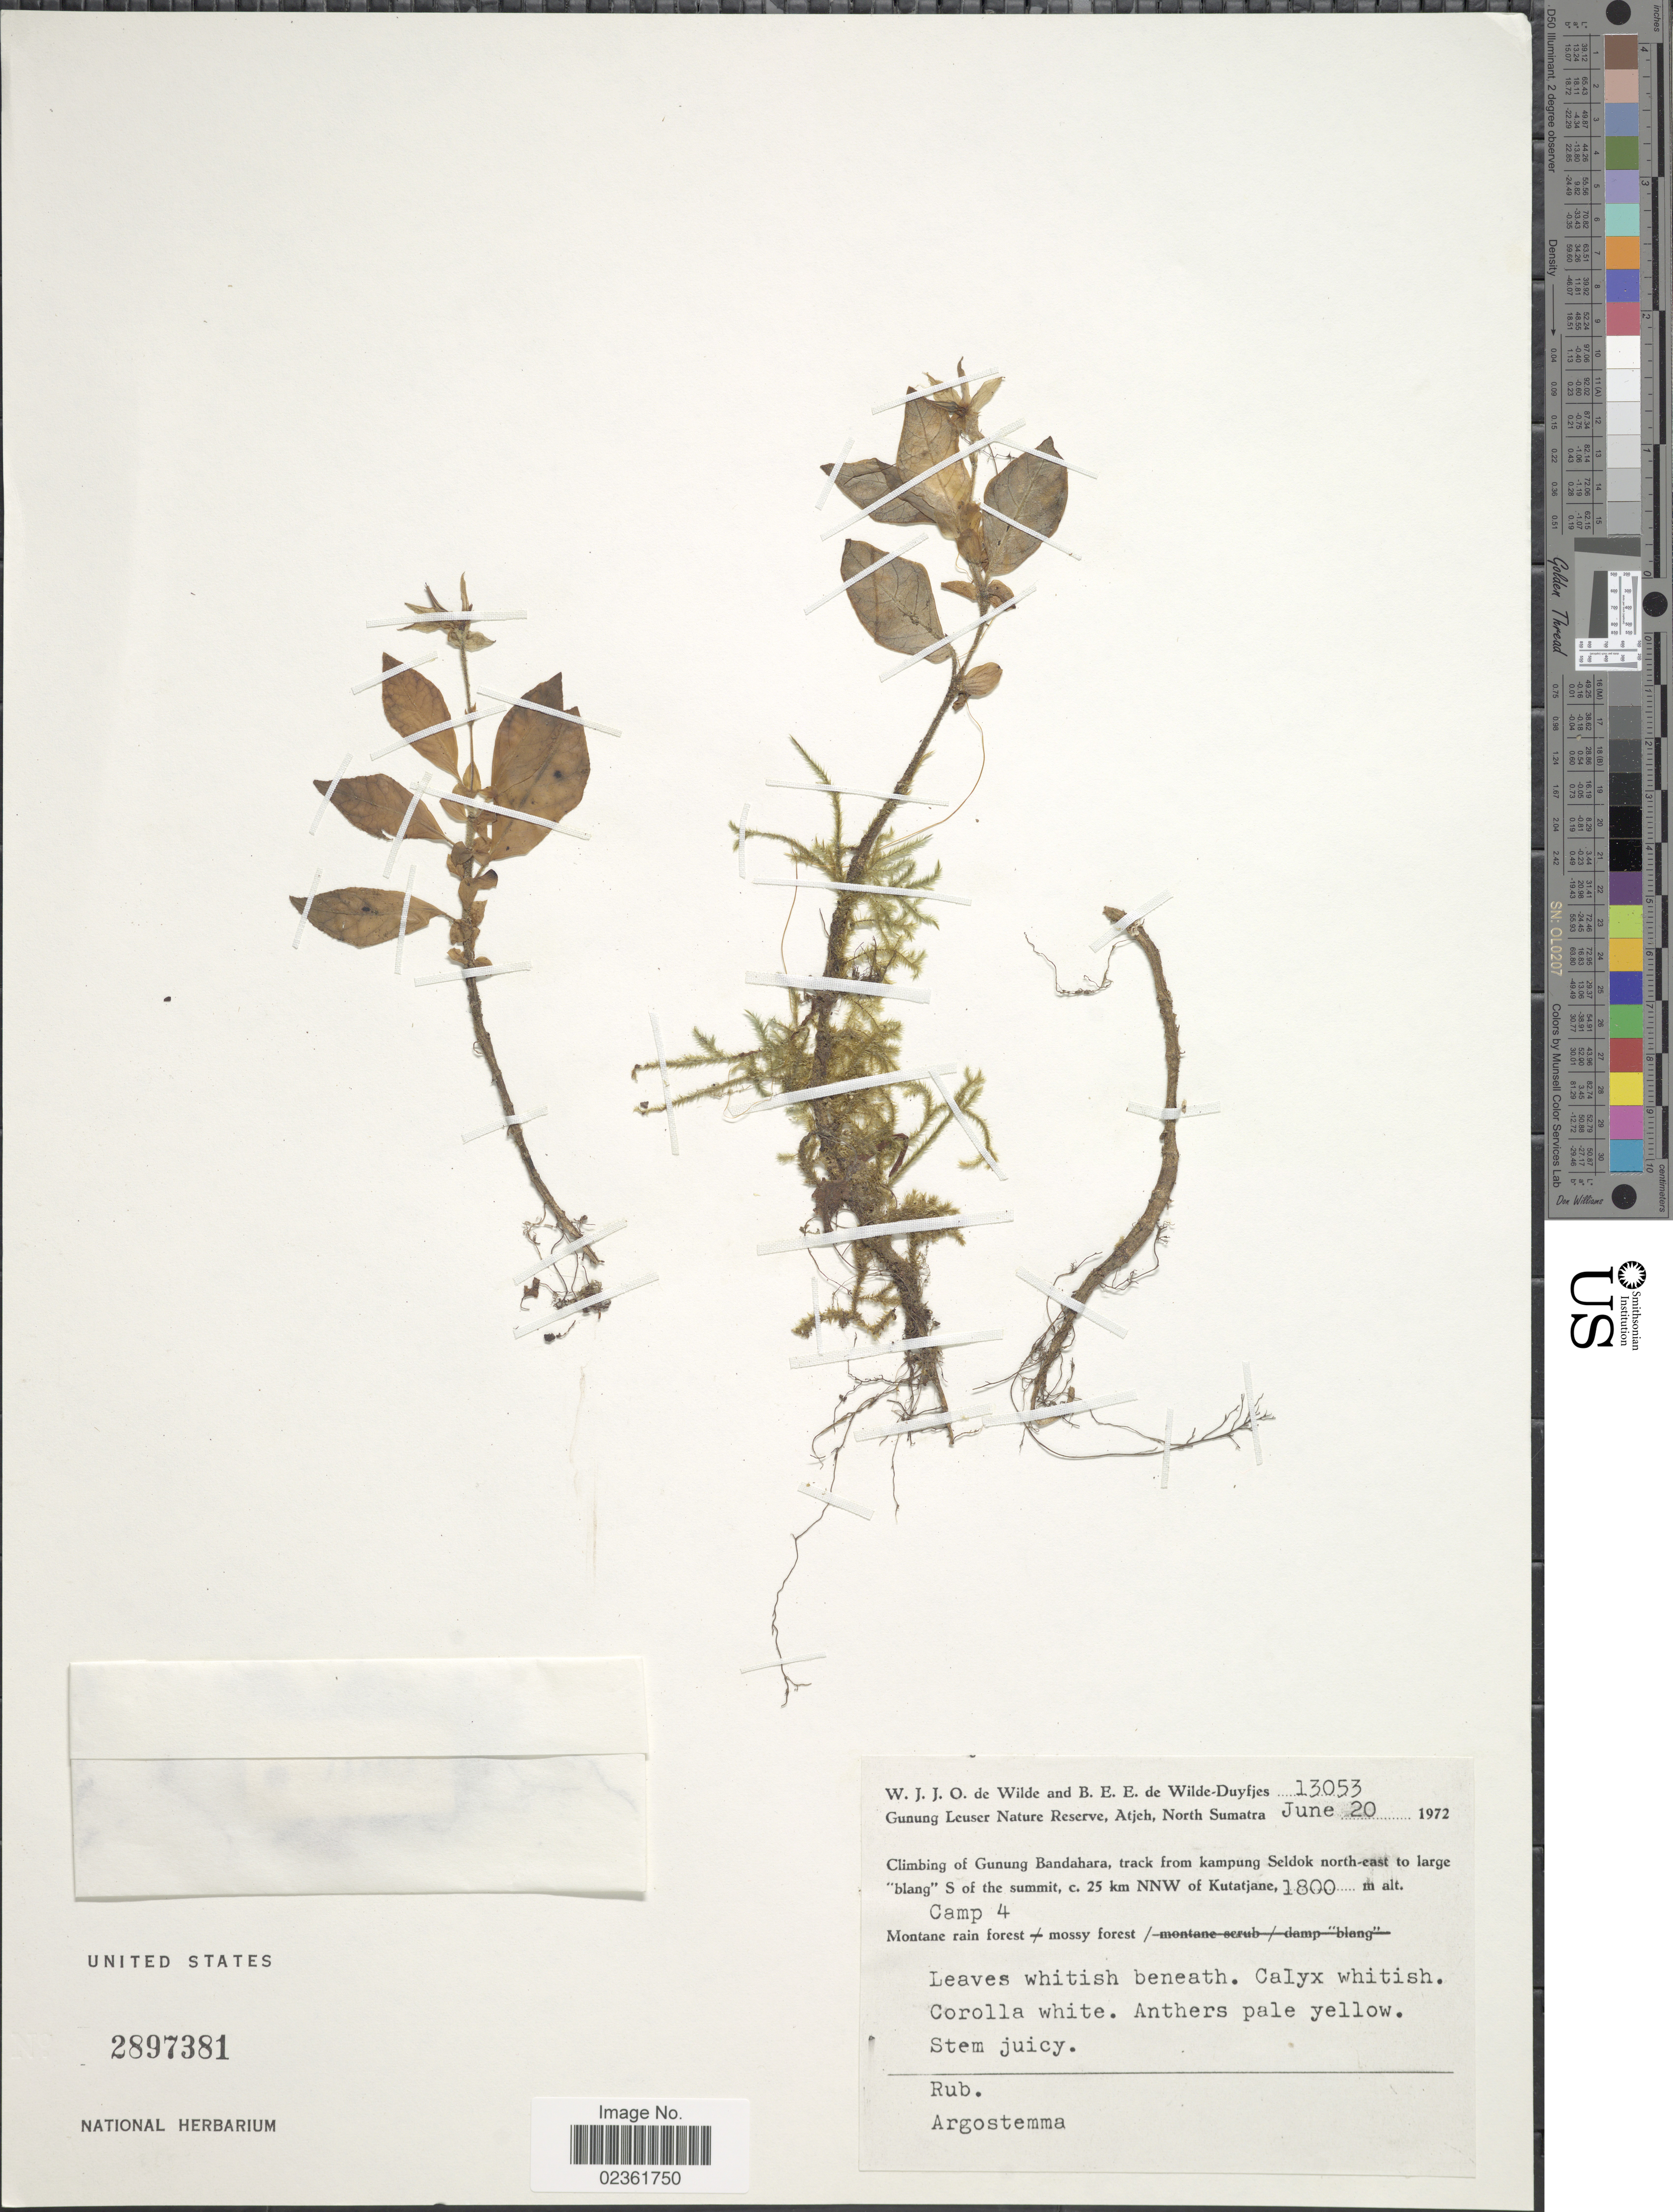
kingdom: Plantae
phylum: Tracheophyta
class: Magnoliopsida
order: Gentianales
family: Rubiaceae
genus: Argostemma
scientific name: Argostemma sp.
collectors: W. J. de Wilde & B. E. de Wilde-Duyfjes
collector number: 13053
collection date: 1972-06-20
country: Indonesia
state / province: Sumatra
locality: Gunung Leuser Nature Reserve, Atjeh, North Sumatra, climbing of Gunung Bandahara, track from kampung Seldok north-east to large "bland"S of the summit, c. 25 km NNW of Kutatjane, Camp 4.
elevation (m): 1800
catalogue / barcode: US 2897381